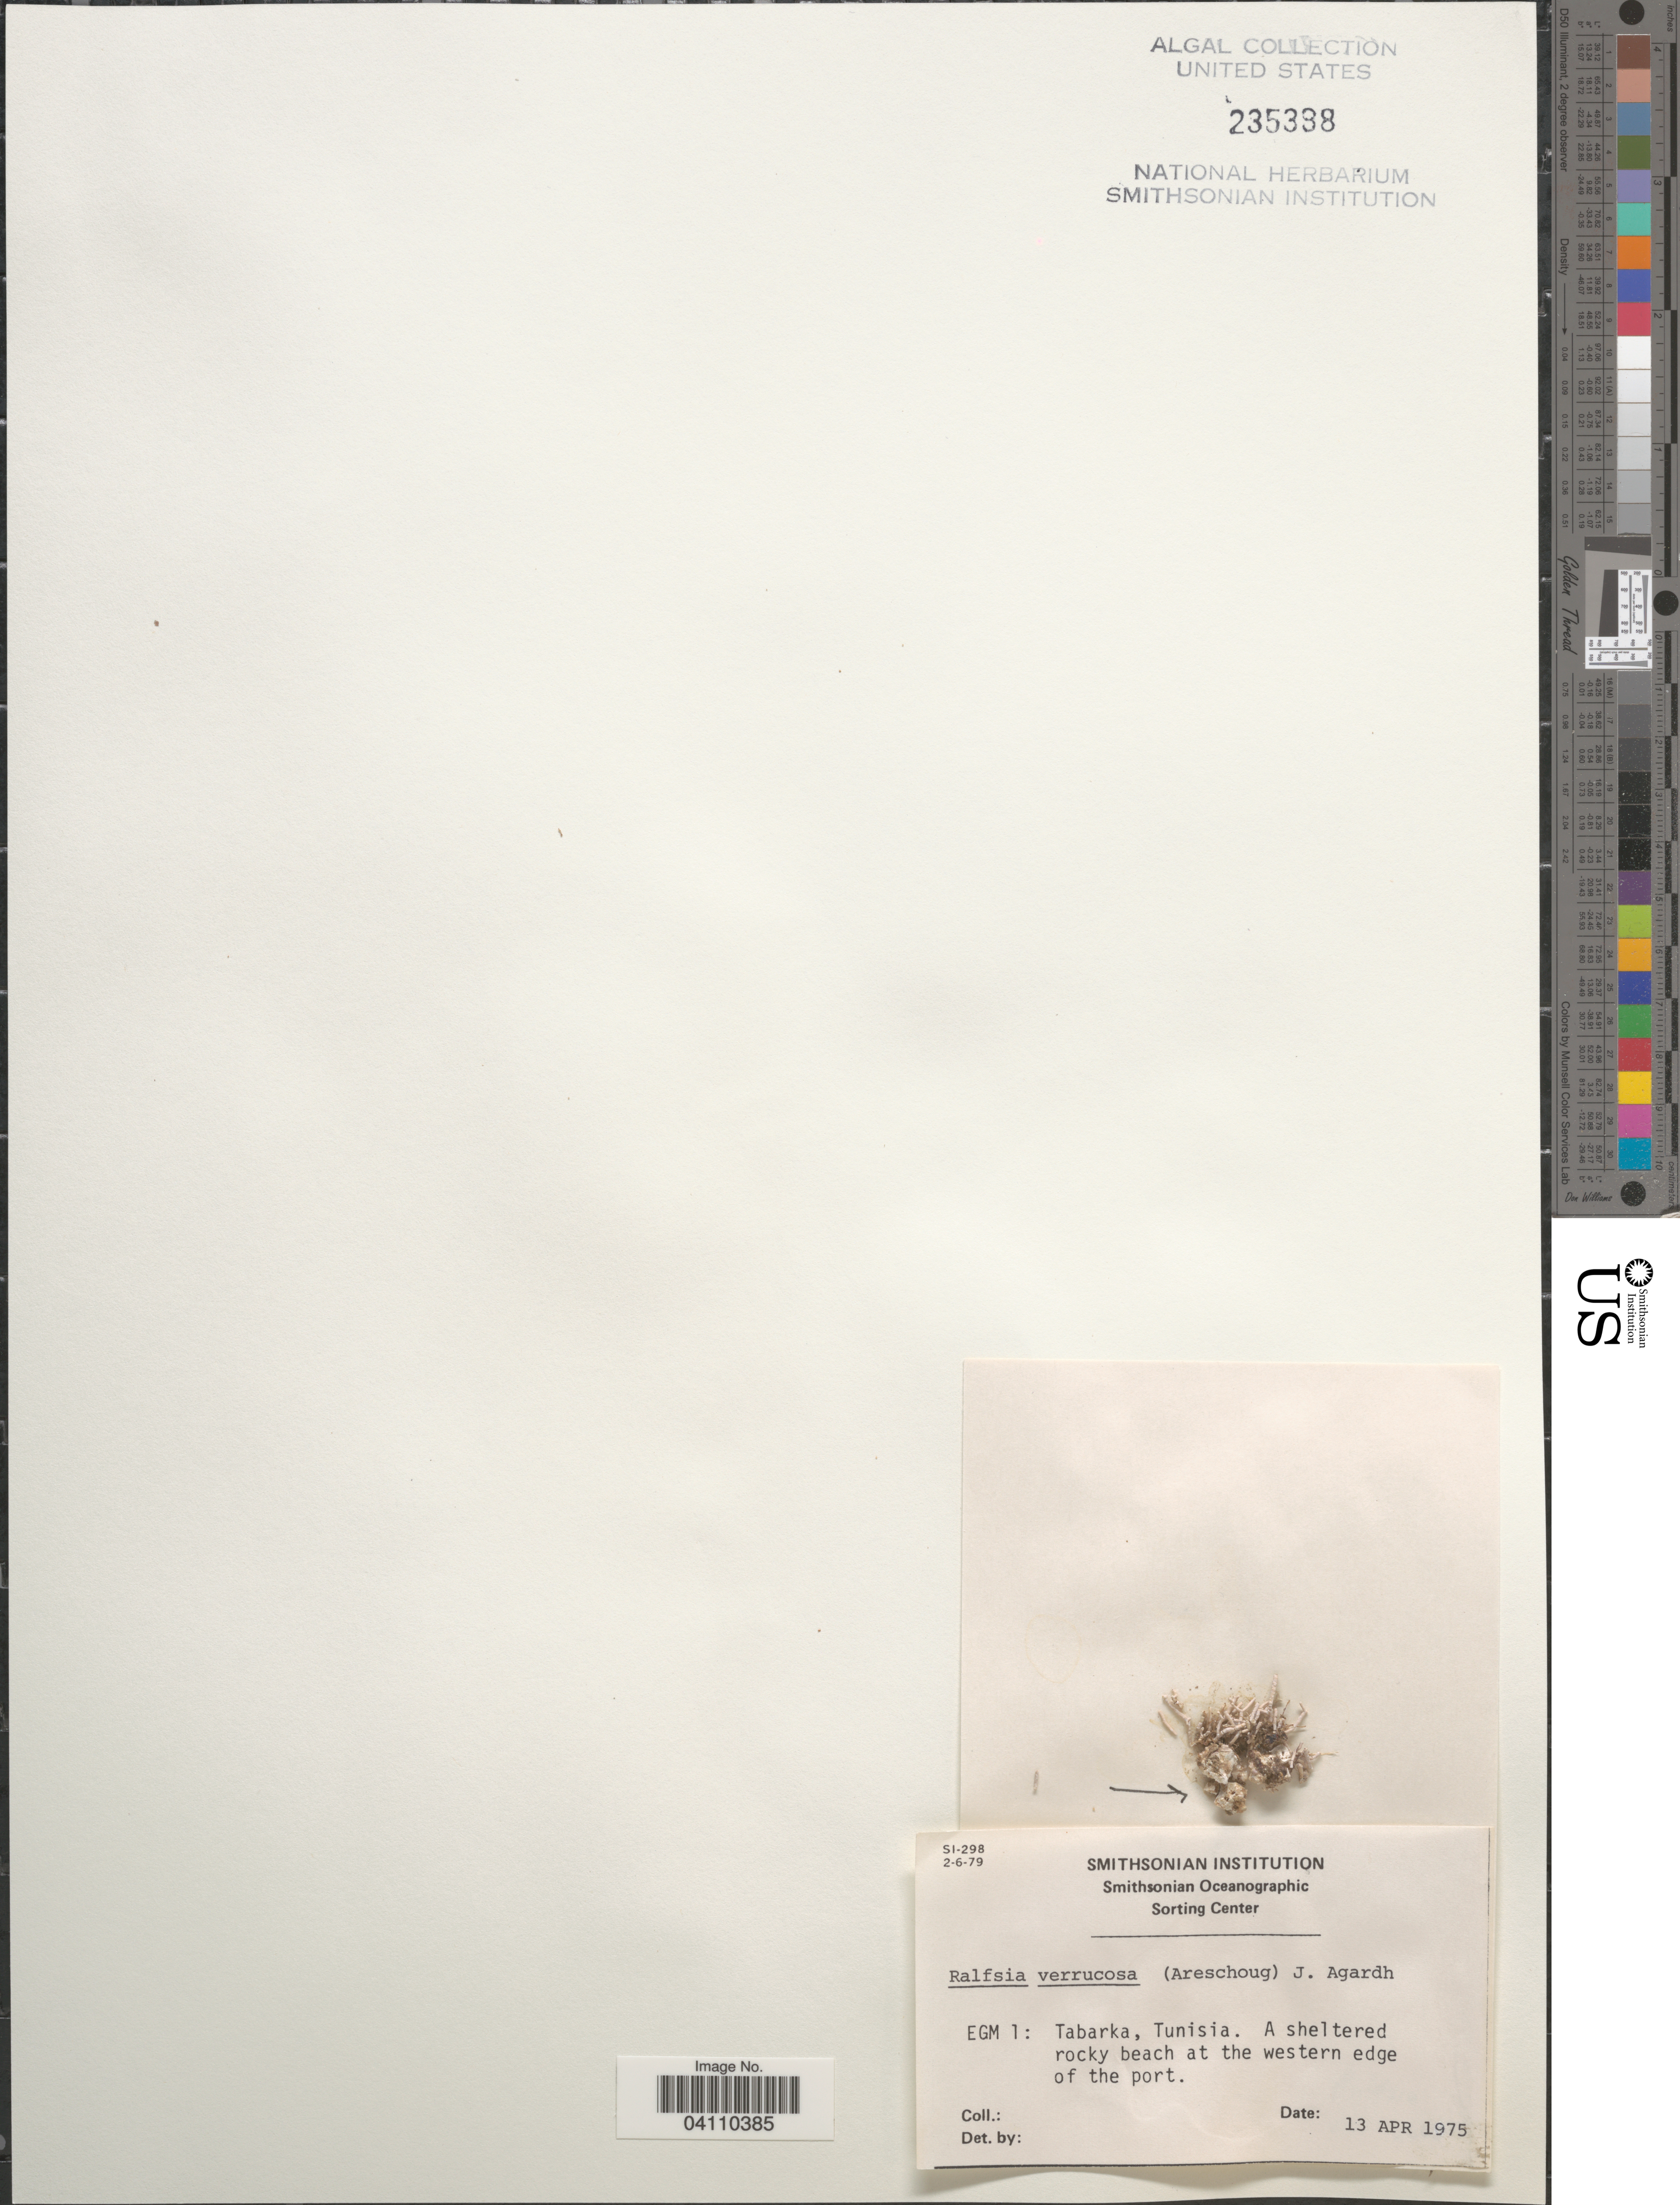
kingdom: Chromista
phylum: Ochrophyta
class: Phaeophyceae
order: Ralfsiales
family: Pseudoralfsiaceae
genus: Pseudoralfsia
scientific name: Pseudoralfsia verrucosa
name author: (Aresch.) Parente et al.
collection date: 1975-04-13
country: Tunisia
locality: EGM 1: Tabarka. Beach at the western edge of the port.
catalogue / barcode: US 235398